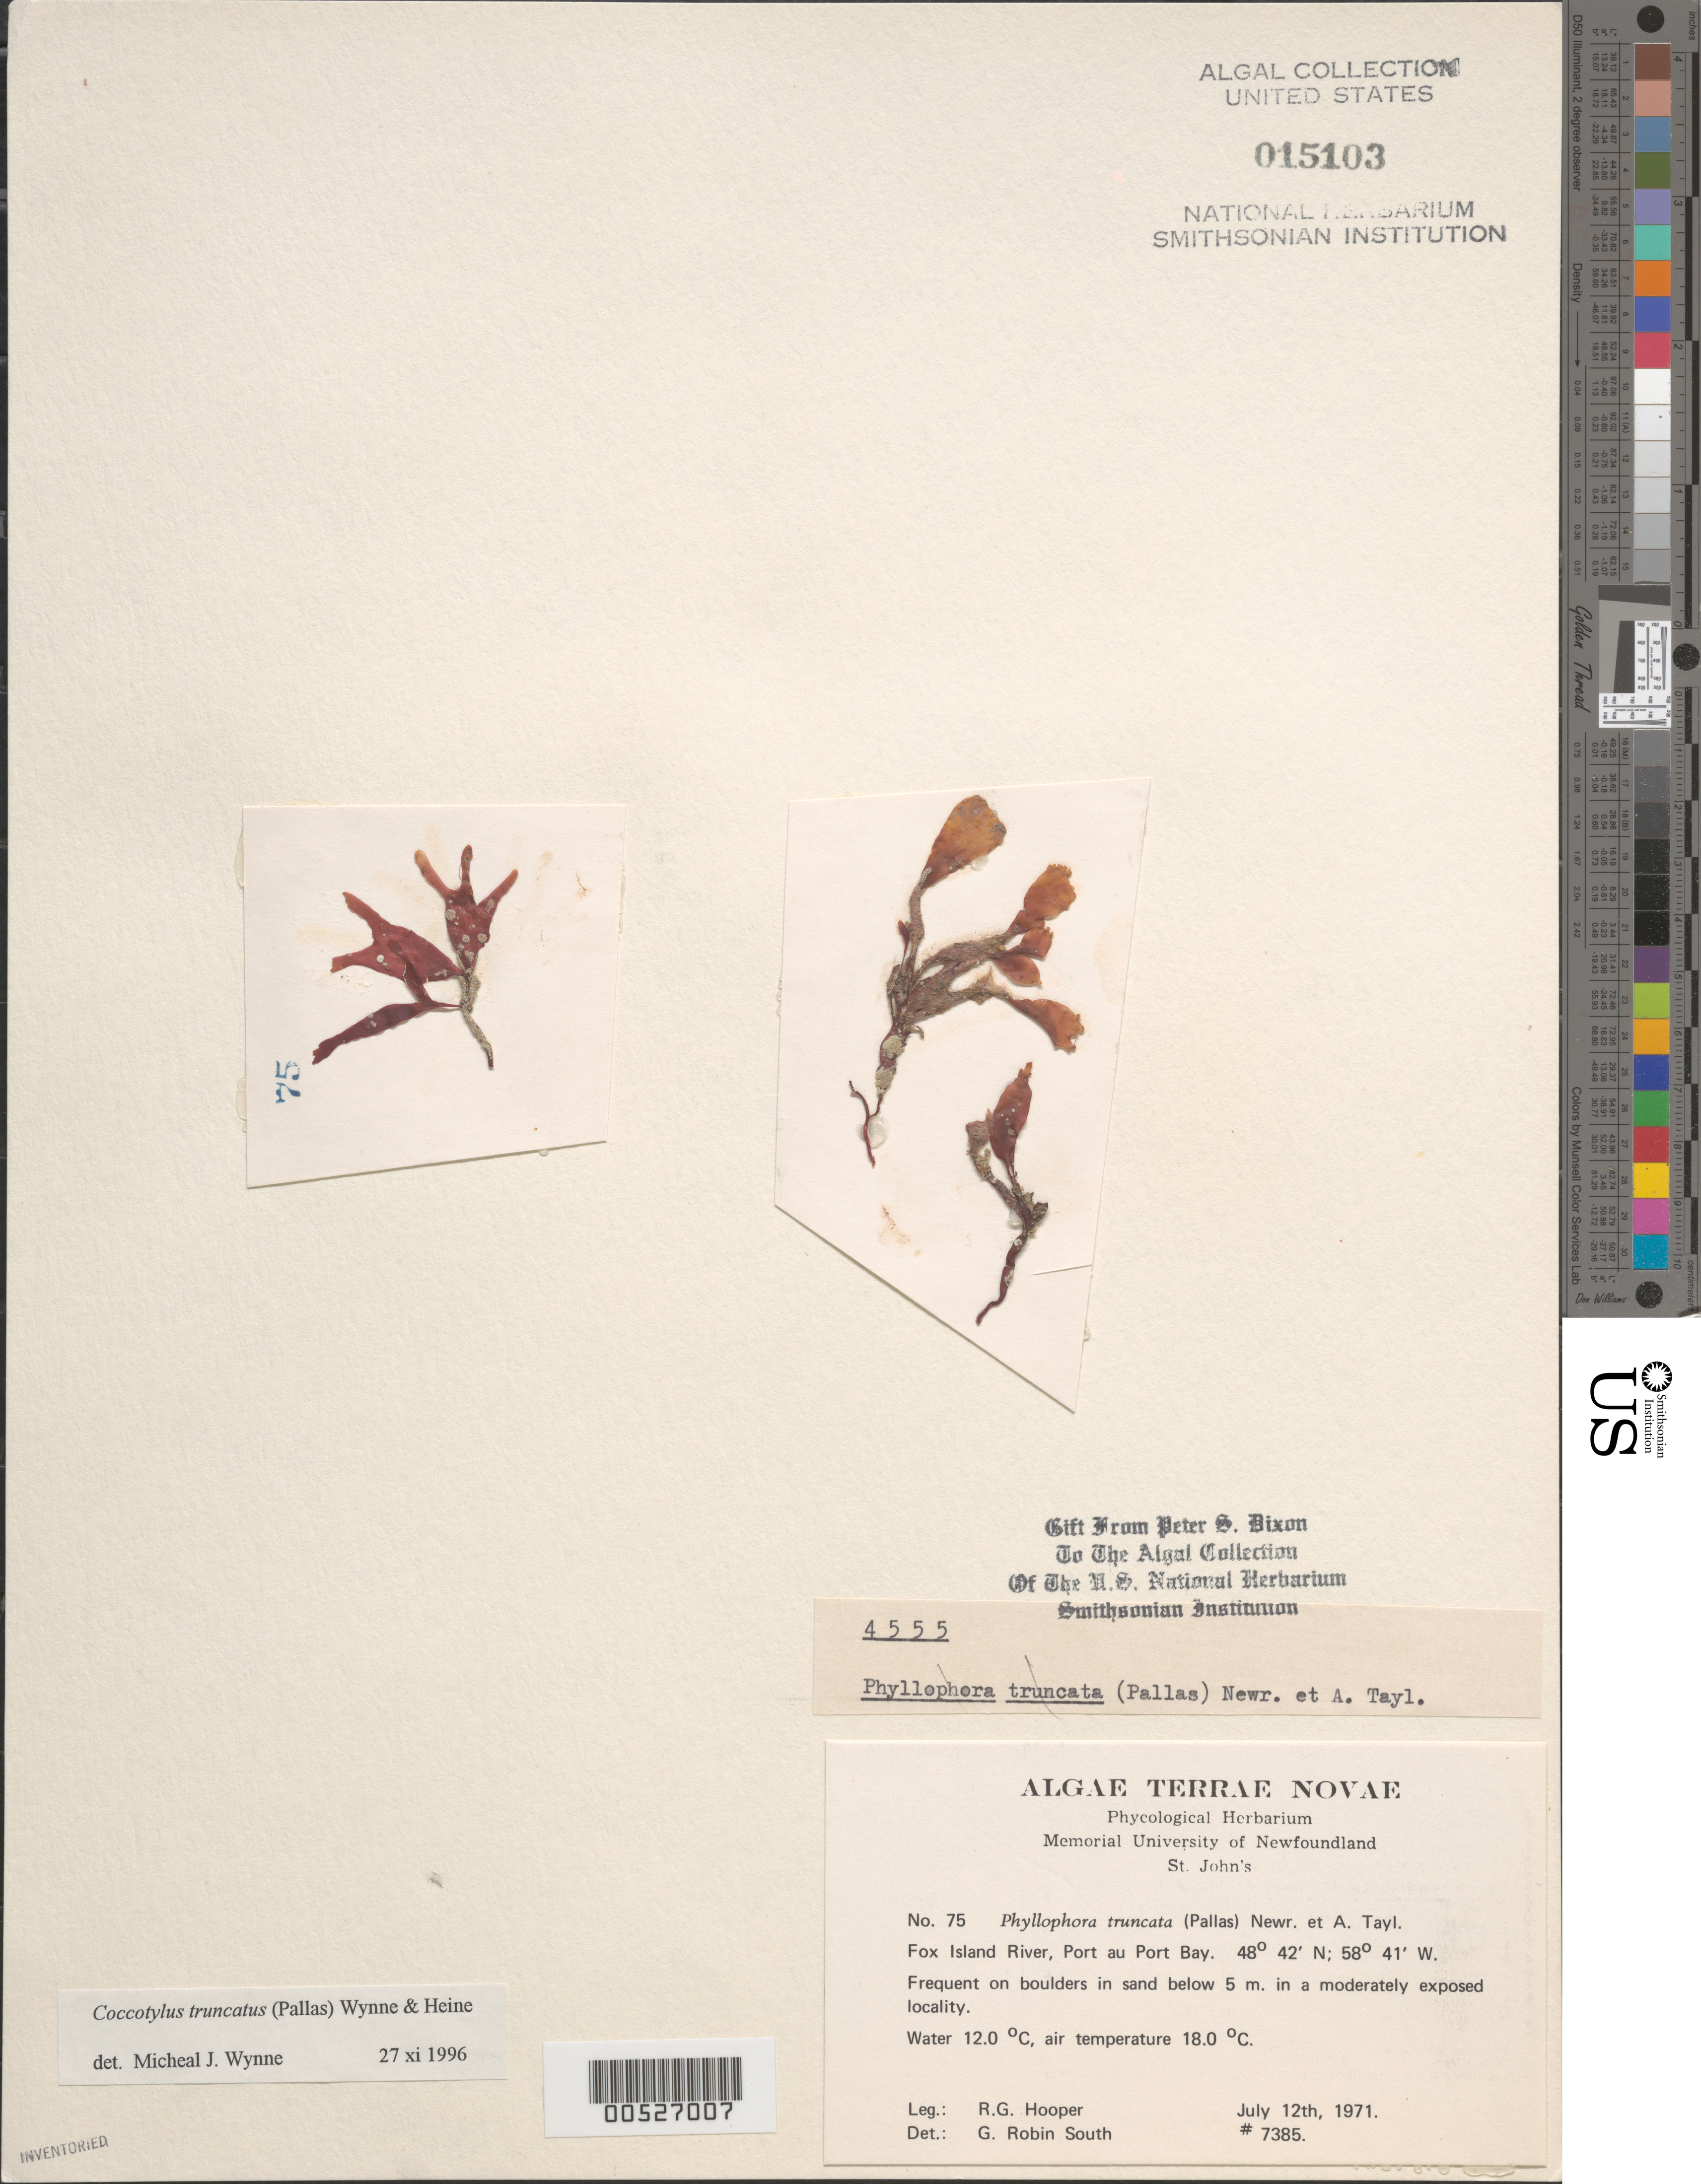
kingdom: Plantae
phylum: Rhodophyta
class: Florideophyceae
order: Gigartinales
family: Phyllophoraceae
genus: Coccotylus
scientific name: Coccotylus truncatus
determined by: Wynne, M. J.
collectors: R. G. Hooper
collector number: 7385 & PSD 4555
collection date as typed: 12 Jul 1971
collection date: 1971-07-12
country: Canada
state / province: Newfoundland and Labrador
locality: Fox Island River, Port au Port Bay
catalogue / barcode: US 15103